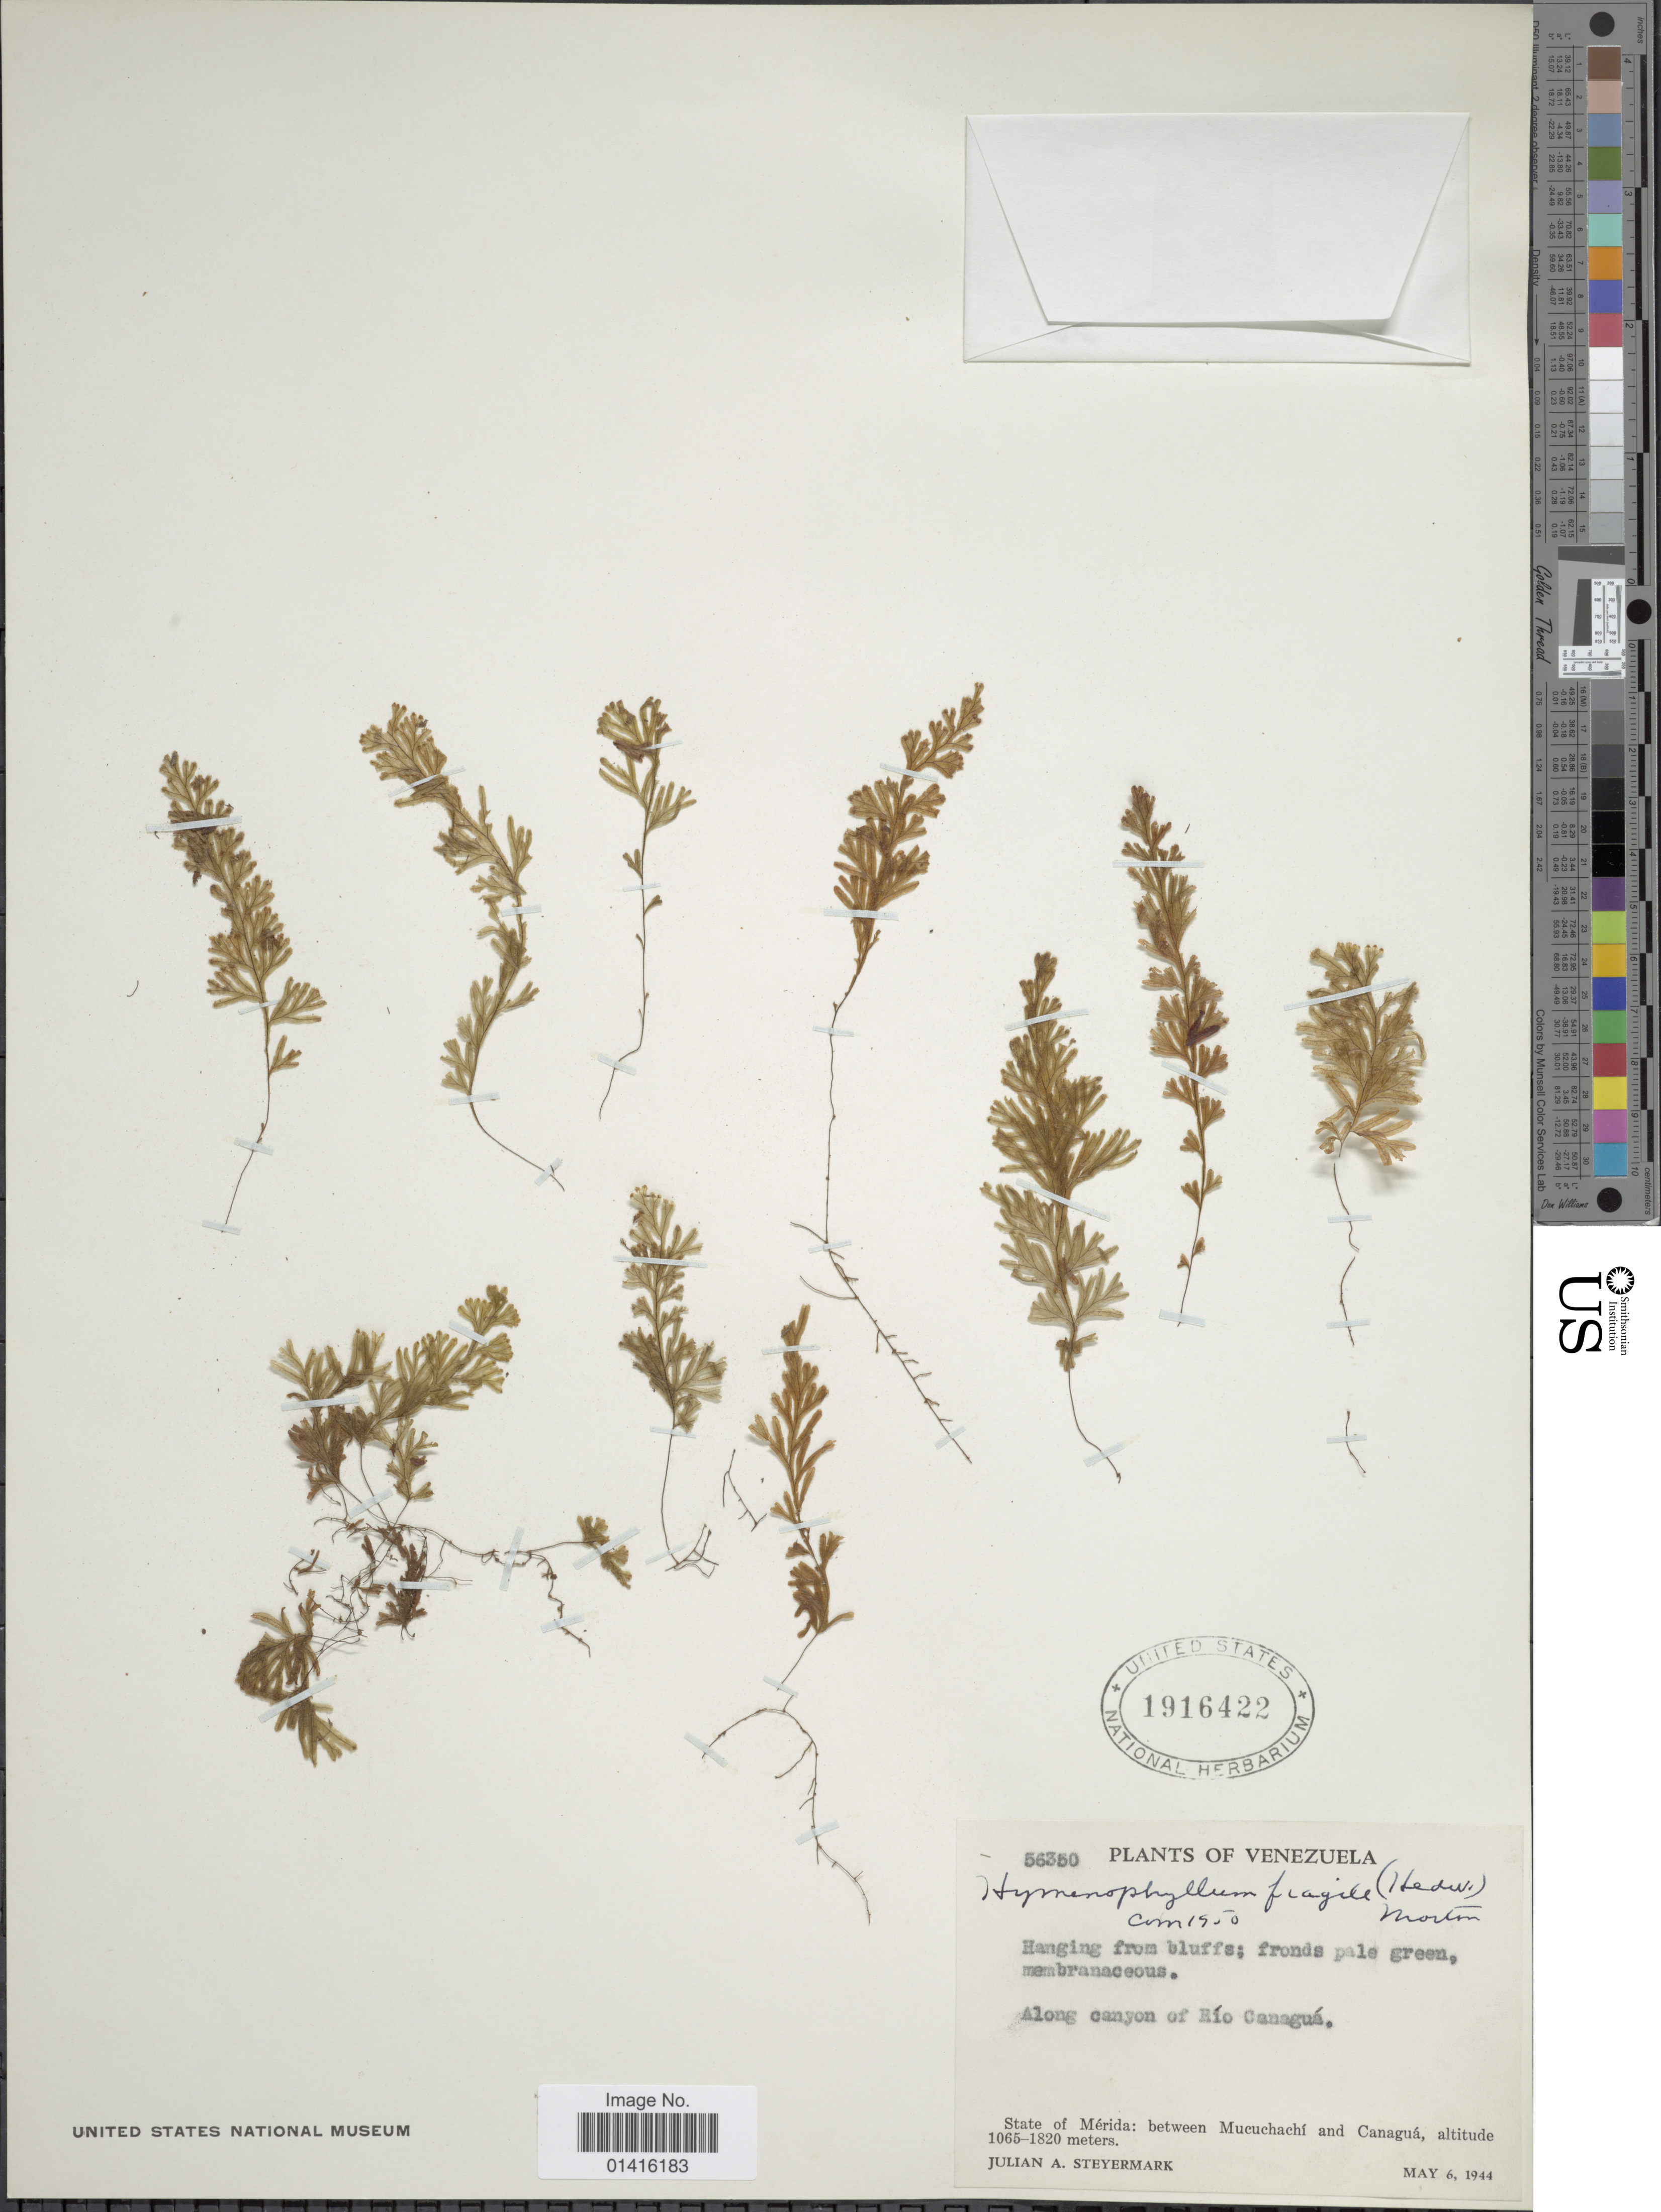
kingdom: Plantae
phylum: Tracheophyta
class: Polypodiopsida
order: Hymenophyllales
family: Hymenophyllaceae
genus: Hymenophyllum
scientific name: Hymenophyllum fragile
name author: (Hedw.) C.V. Morton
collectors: J. Steyermark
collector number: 56350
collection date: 1944-05-06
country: Venezuela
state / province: Mérida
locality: Along canyon of Río Canaguá, between Mucuchachí and Canaguá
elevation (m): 1065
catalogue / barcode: US 1916422